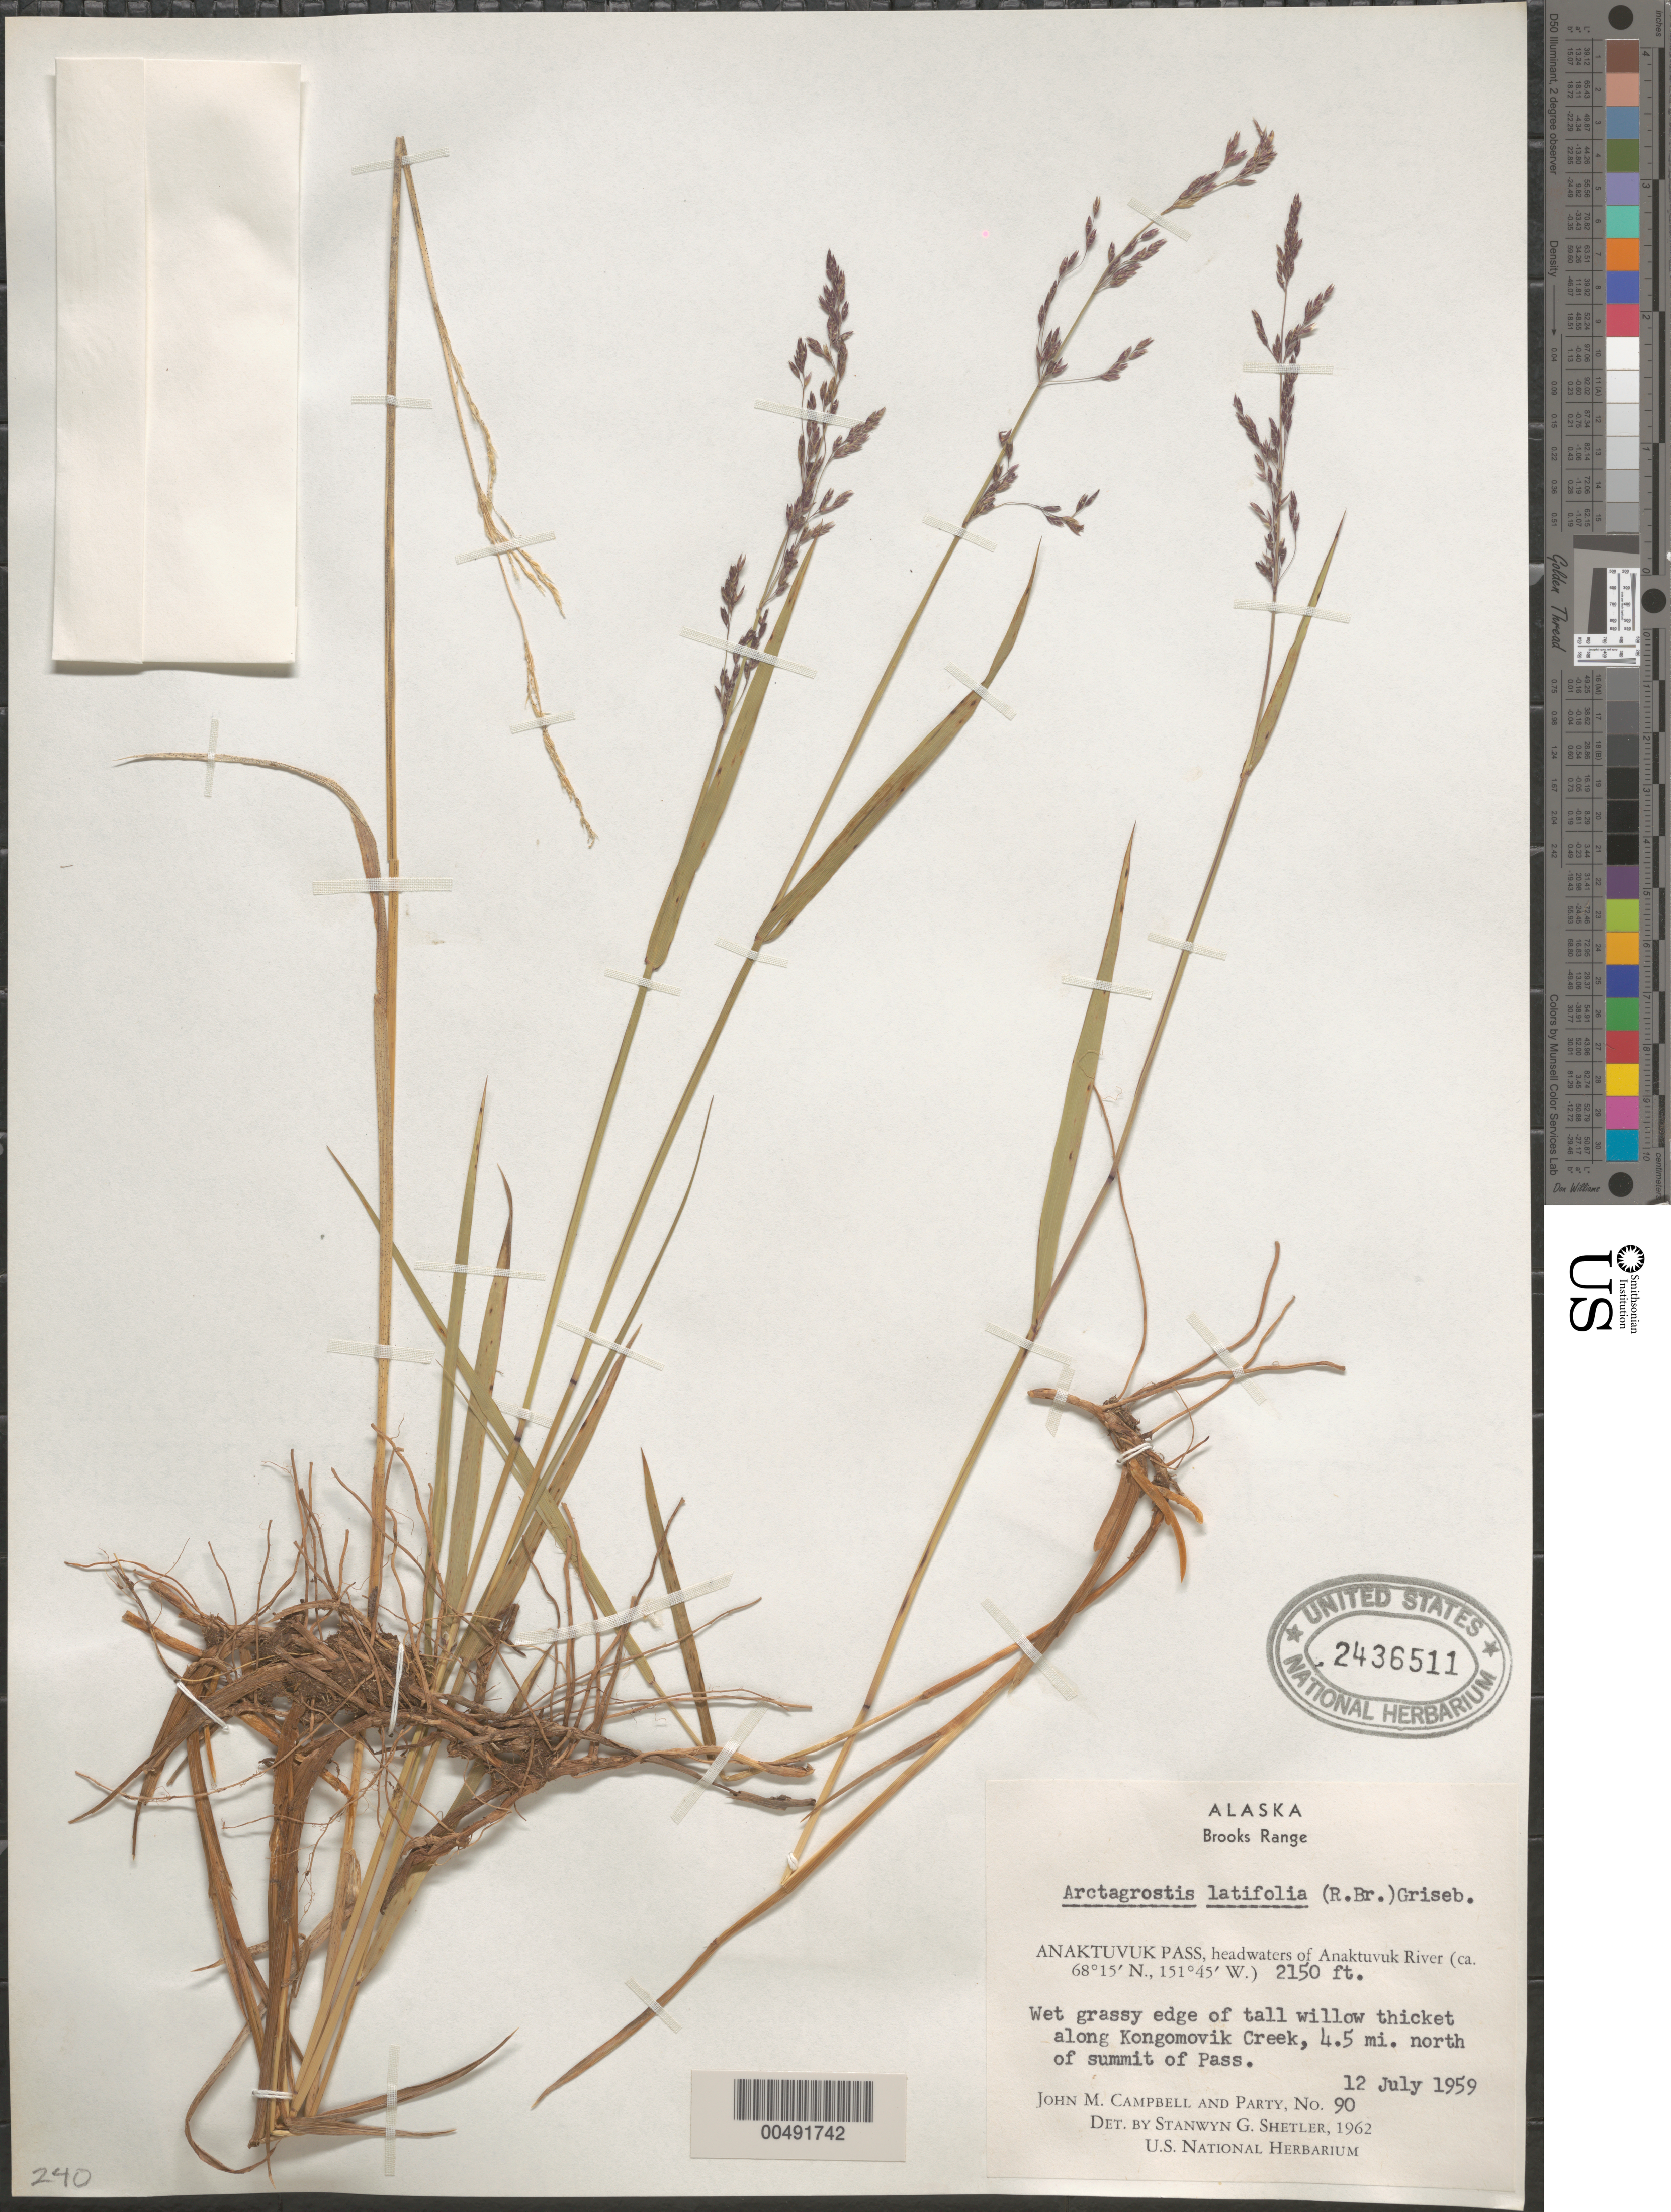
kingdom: Plantae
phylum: Tracheophyta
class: Liliopsida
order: Poales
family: Poaceae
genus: Arctagrostis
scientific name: Arctagrostis latifolia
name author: (R. Br.) Griseb.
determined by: Shetler, Stanwyn G., (US), NMNH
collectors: J. M. Campbell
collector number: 90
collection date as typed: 12 Jul 1959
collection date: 1959-07-12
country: United States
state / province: Alaska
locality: Brooks Range, 4.5 mi. N of Anaktuvuk Pass, headwaters of Anaktuvuk River, along Kongomovik Creek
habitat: wet grassy edge of tall willow thicket along creek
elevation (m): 655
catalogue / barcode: US 2436511